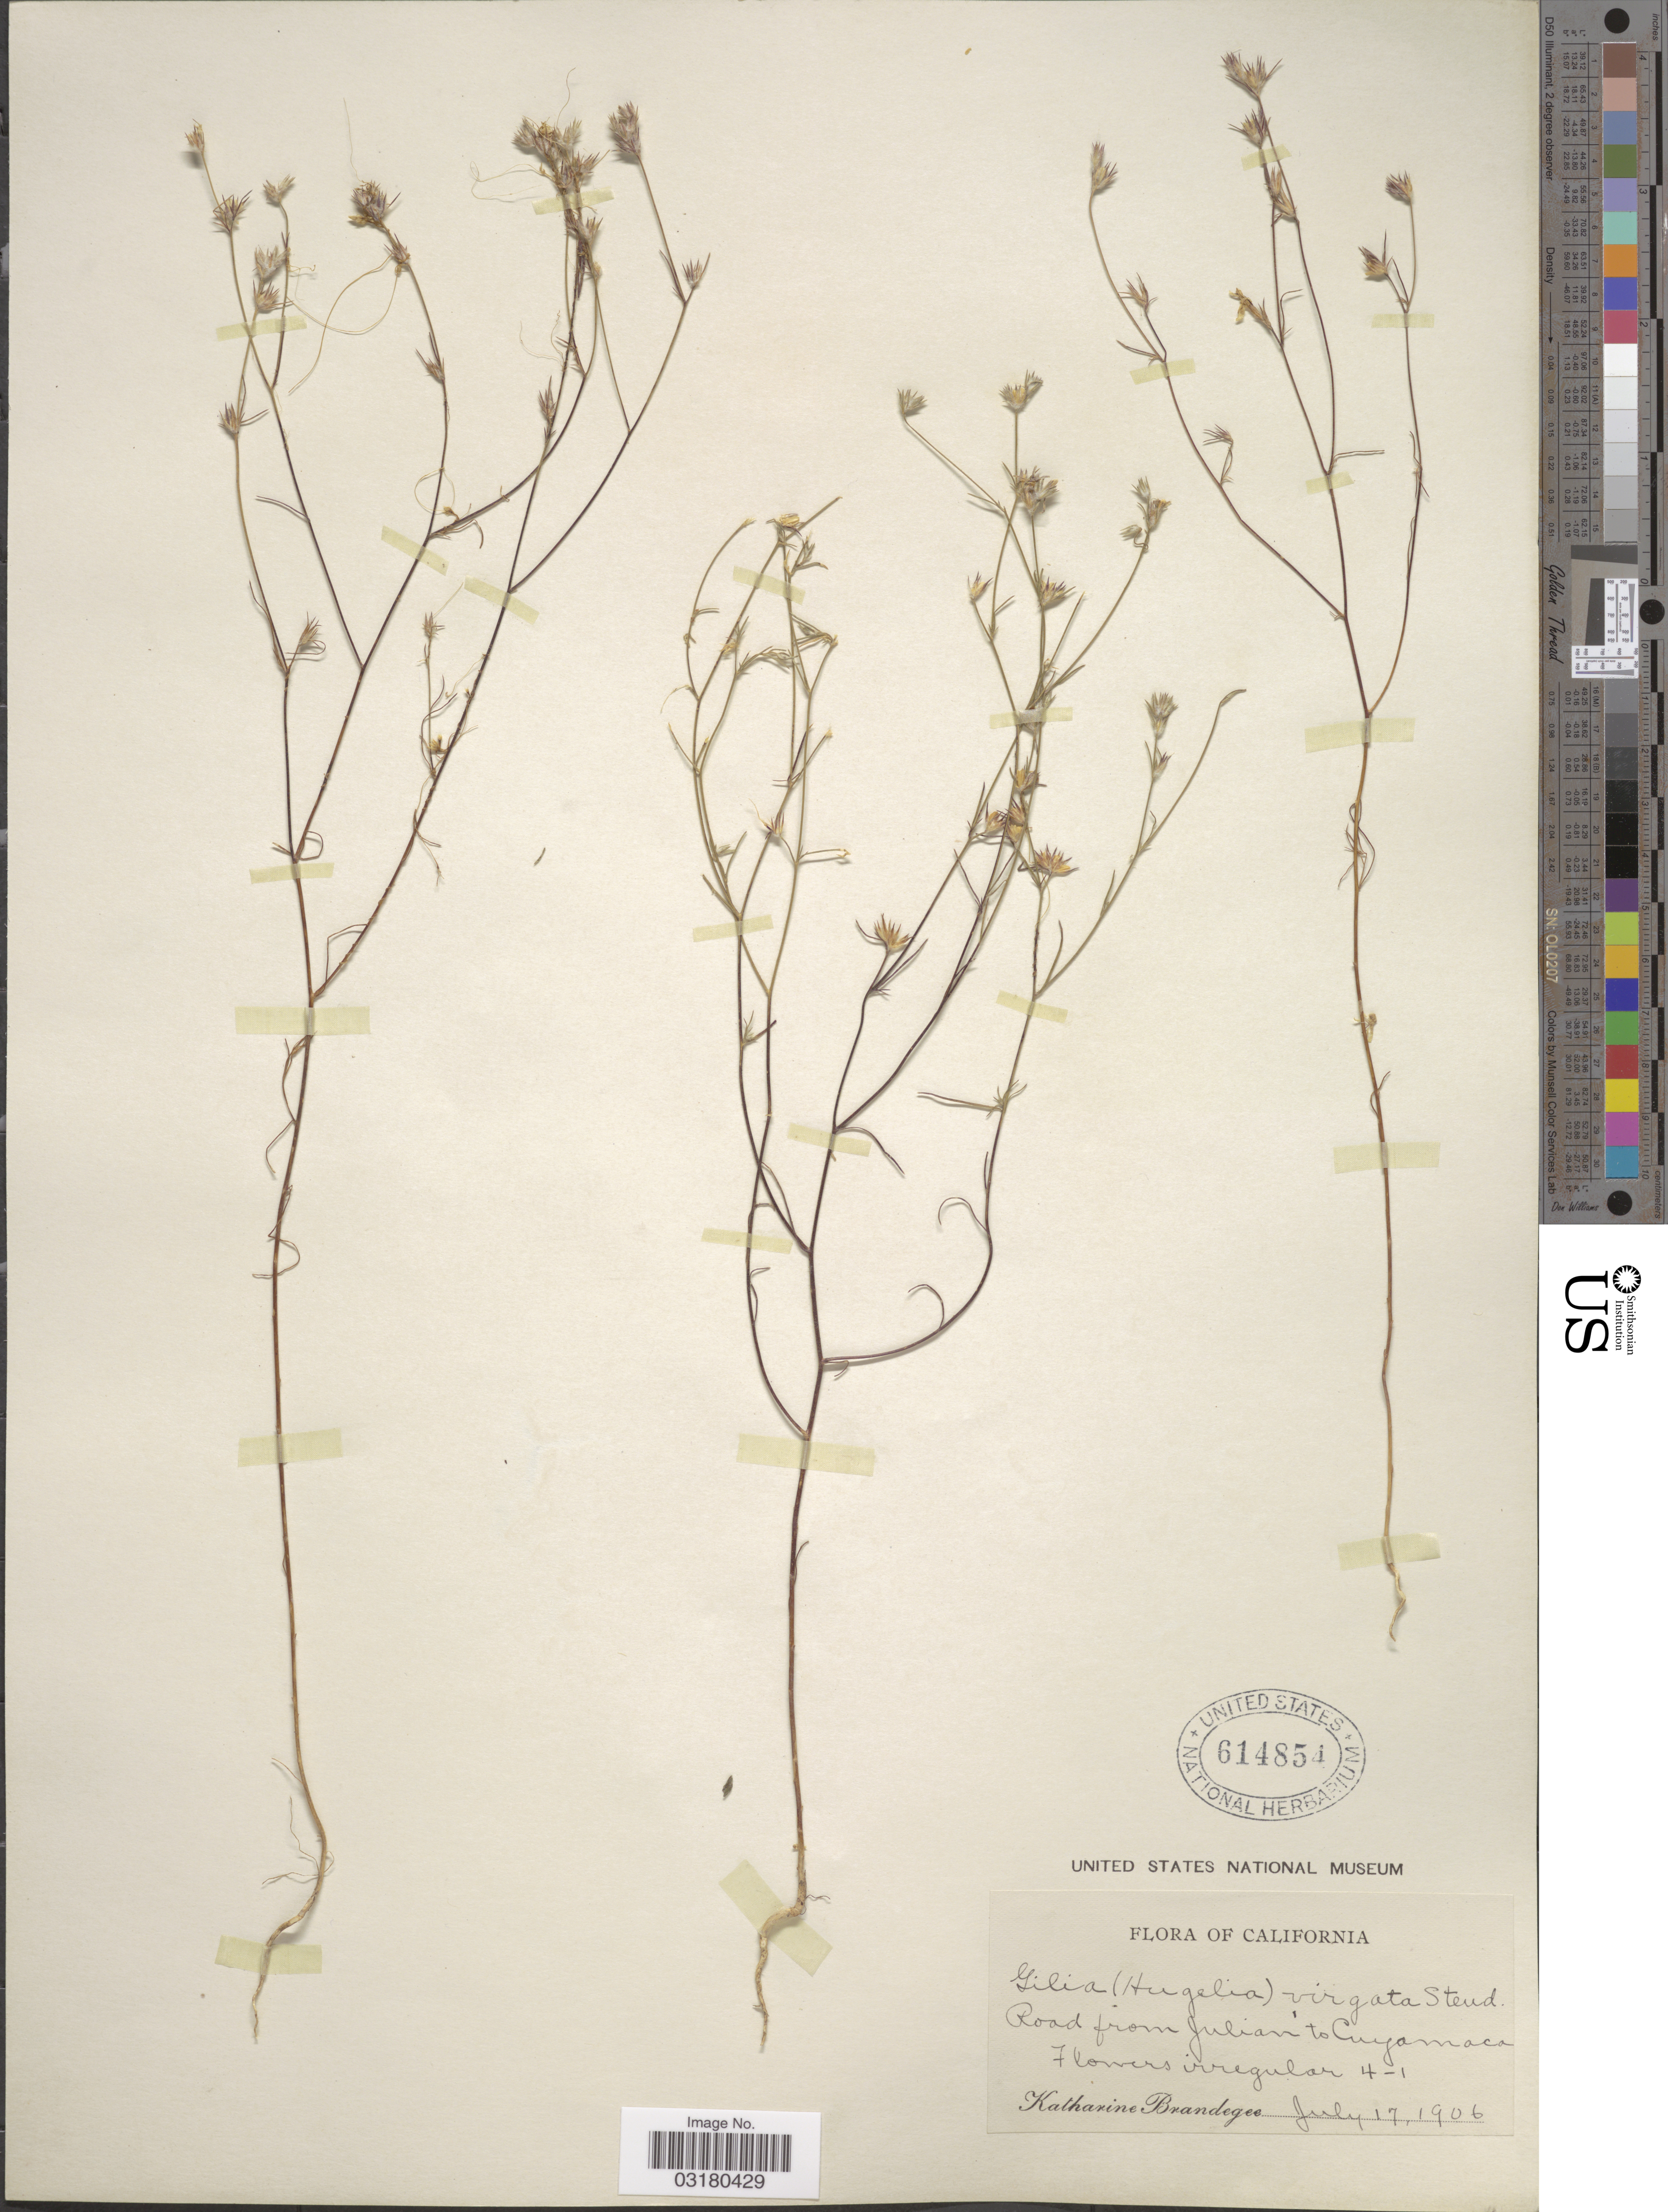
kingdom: Plantae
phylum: Tracheophyta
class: Magnoliopsida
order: Ericales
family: Polemoniaceae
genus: Eriastrum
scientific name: Eriastrum sapphirinum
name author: (Eastw.) H. Mason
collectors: M. K. Brandegee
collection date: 1906-07-17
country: United States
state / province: California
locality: Road from Julian to Cuyamaca.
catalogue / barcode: US 614854